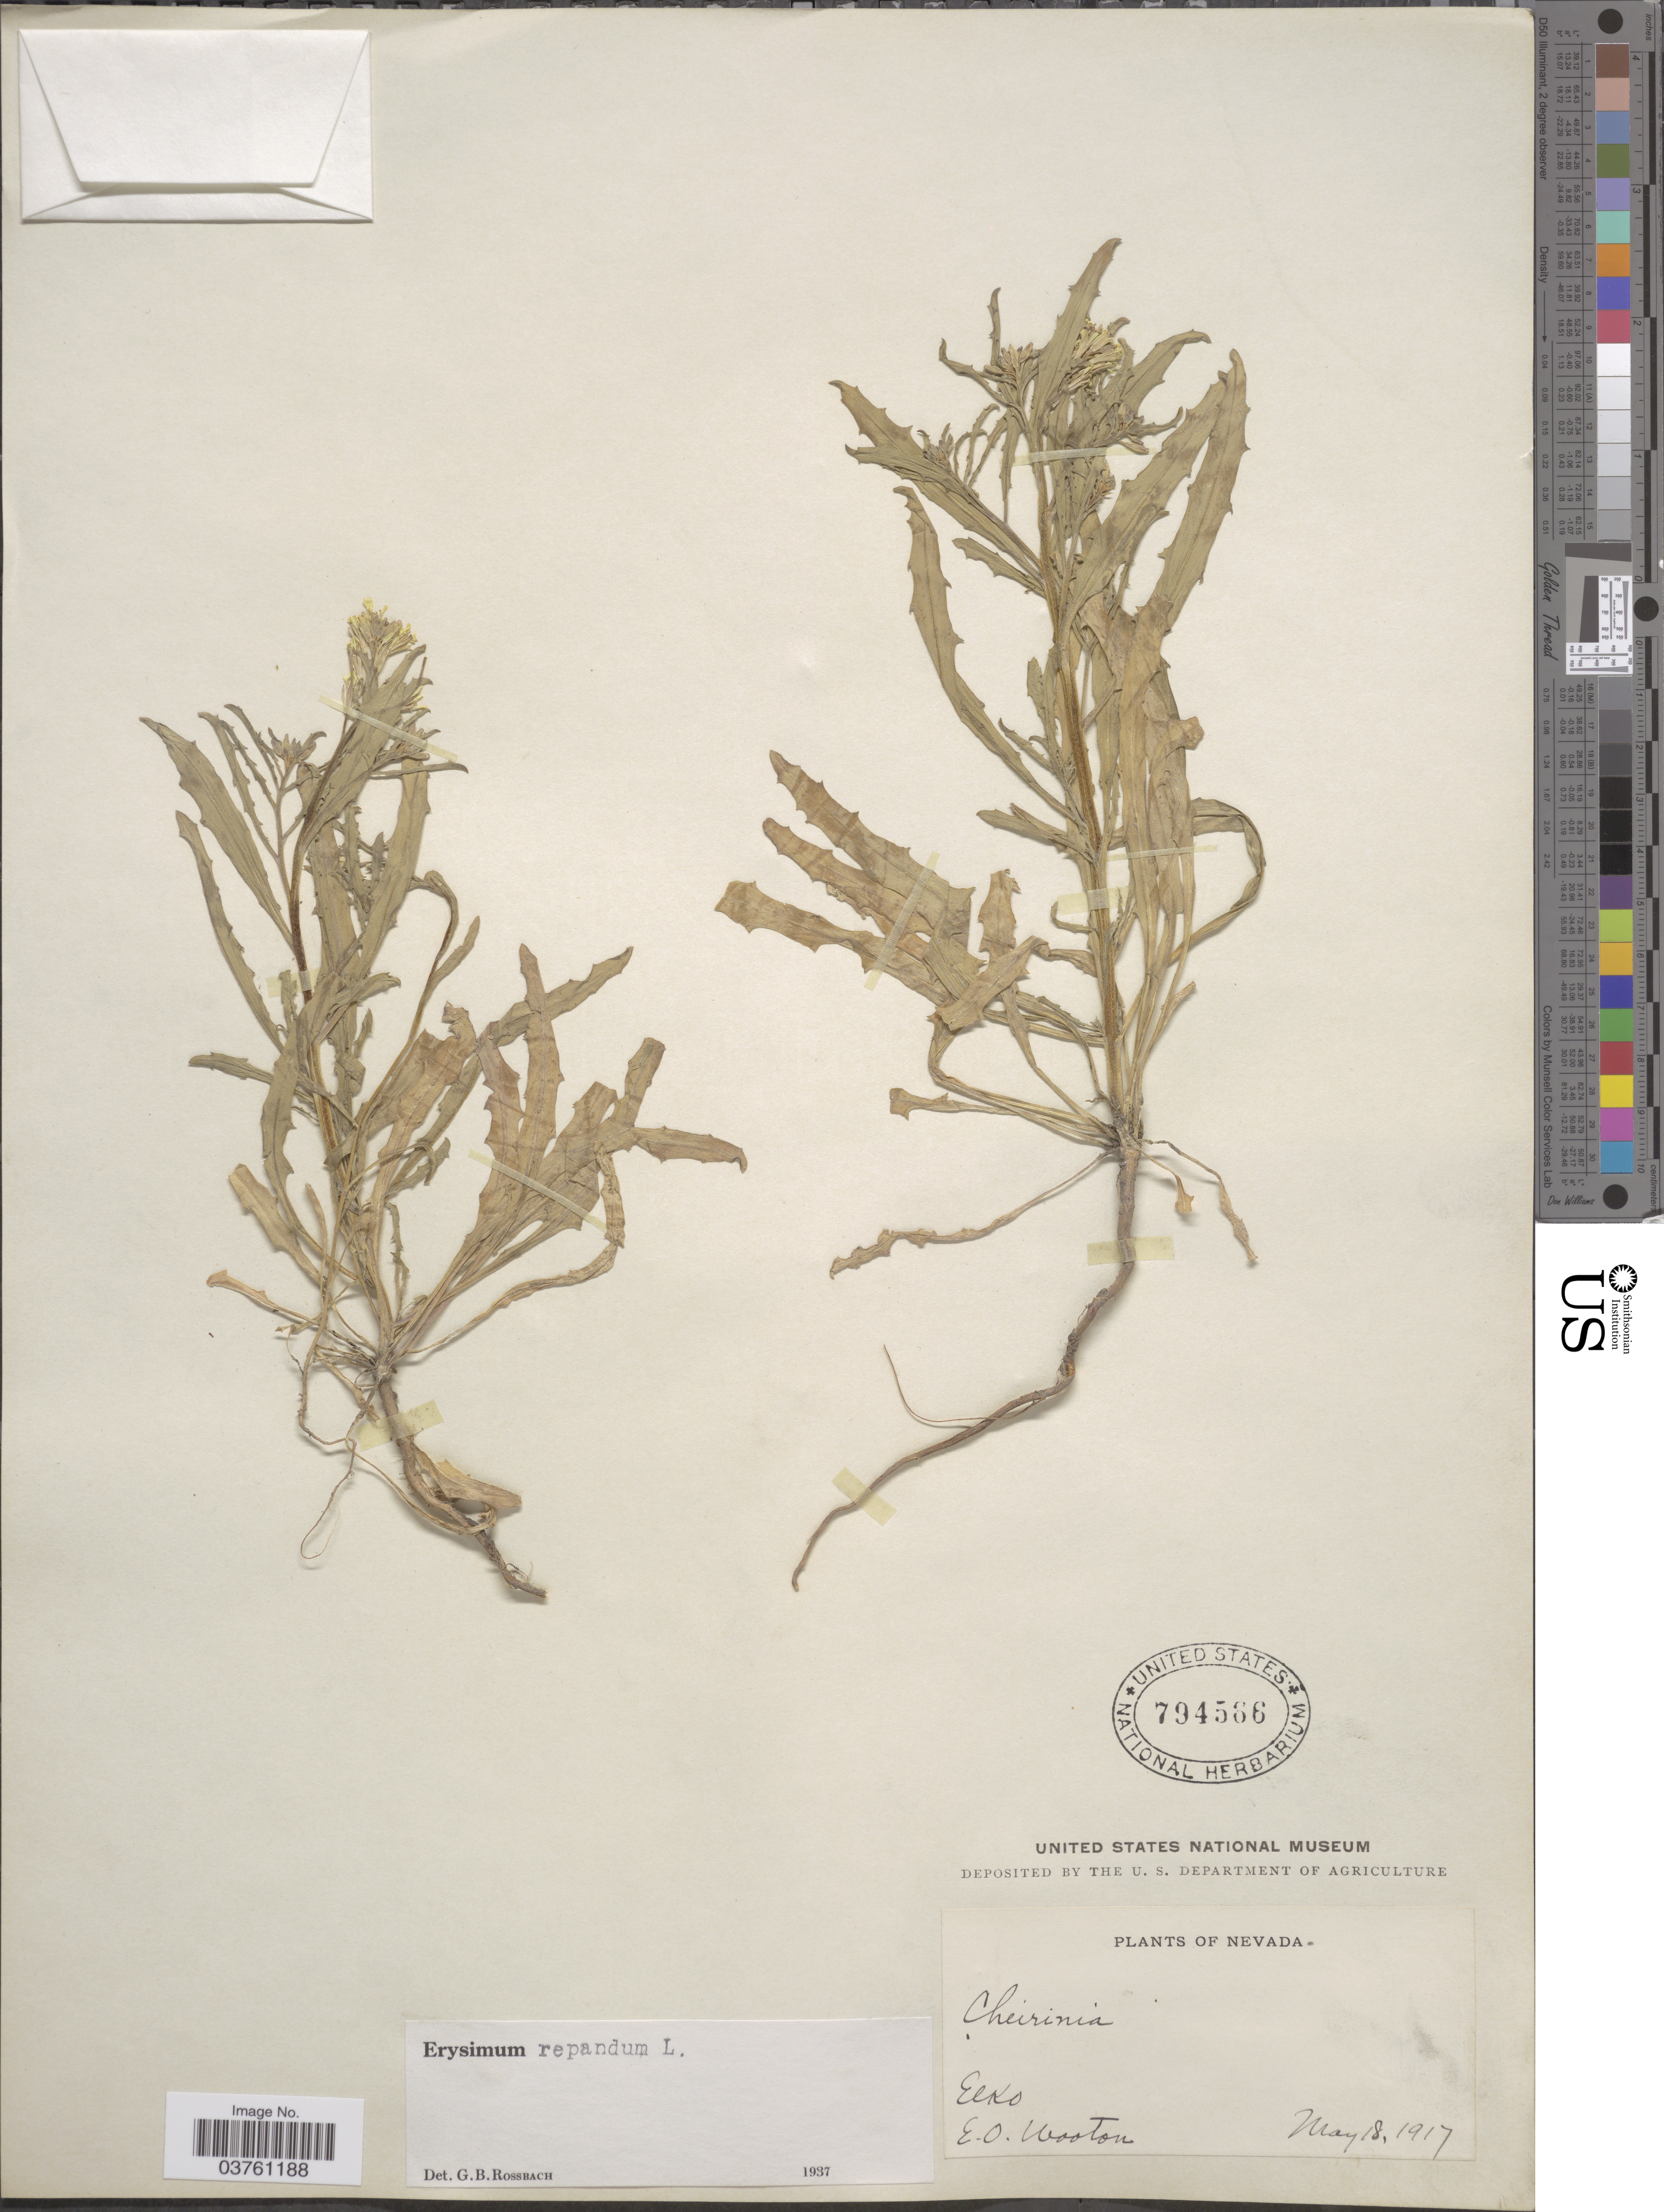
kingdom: Plantae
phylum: Tracheophyta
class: Magnoliopsida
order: Brassicales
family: Brassicaceae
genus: Erysimum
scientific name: Erysimum repandum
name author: L.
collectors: E. O. Wooton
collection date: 1917-05-18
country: United States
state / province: Nevada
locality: Elko.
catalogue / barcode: US 794566